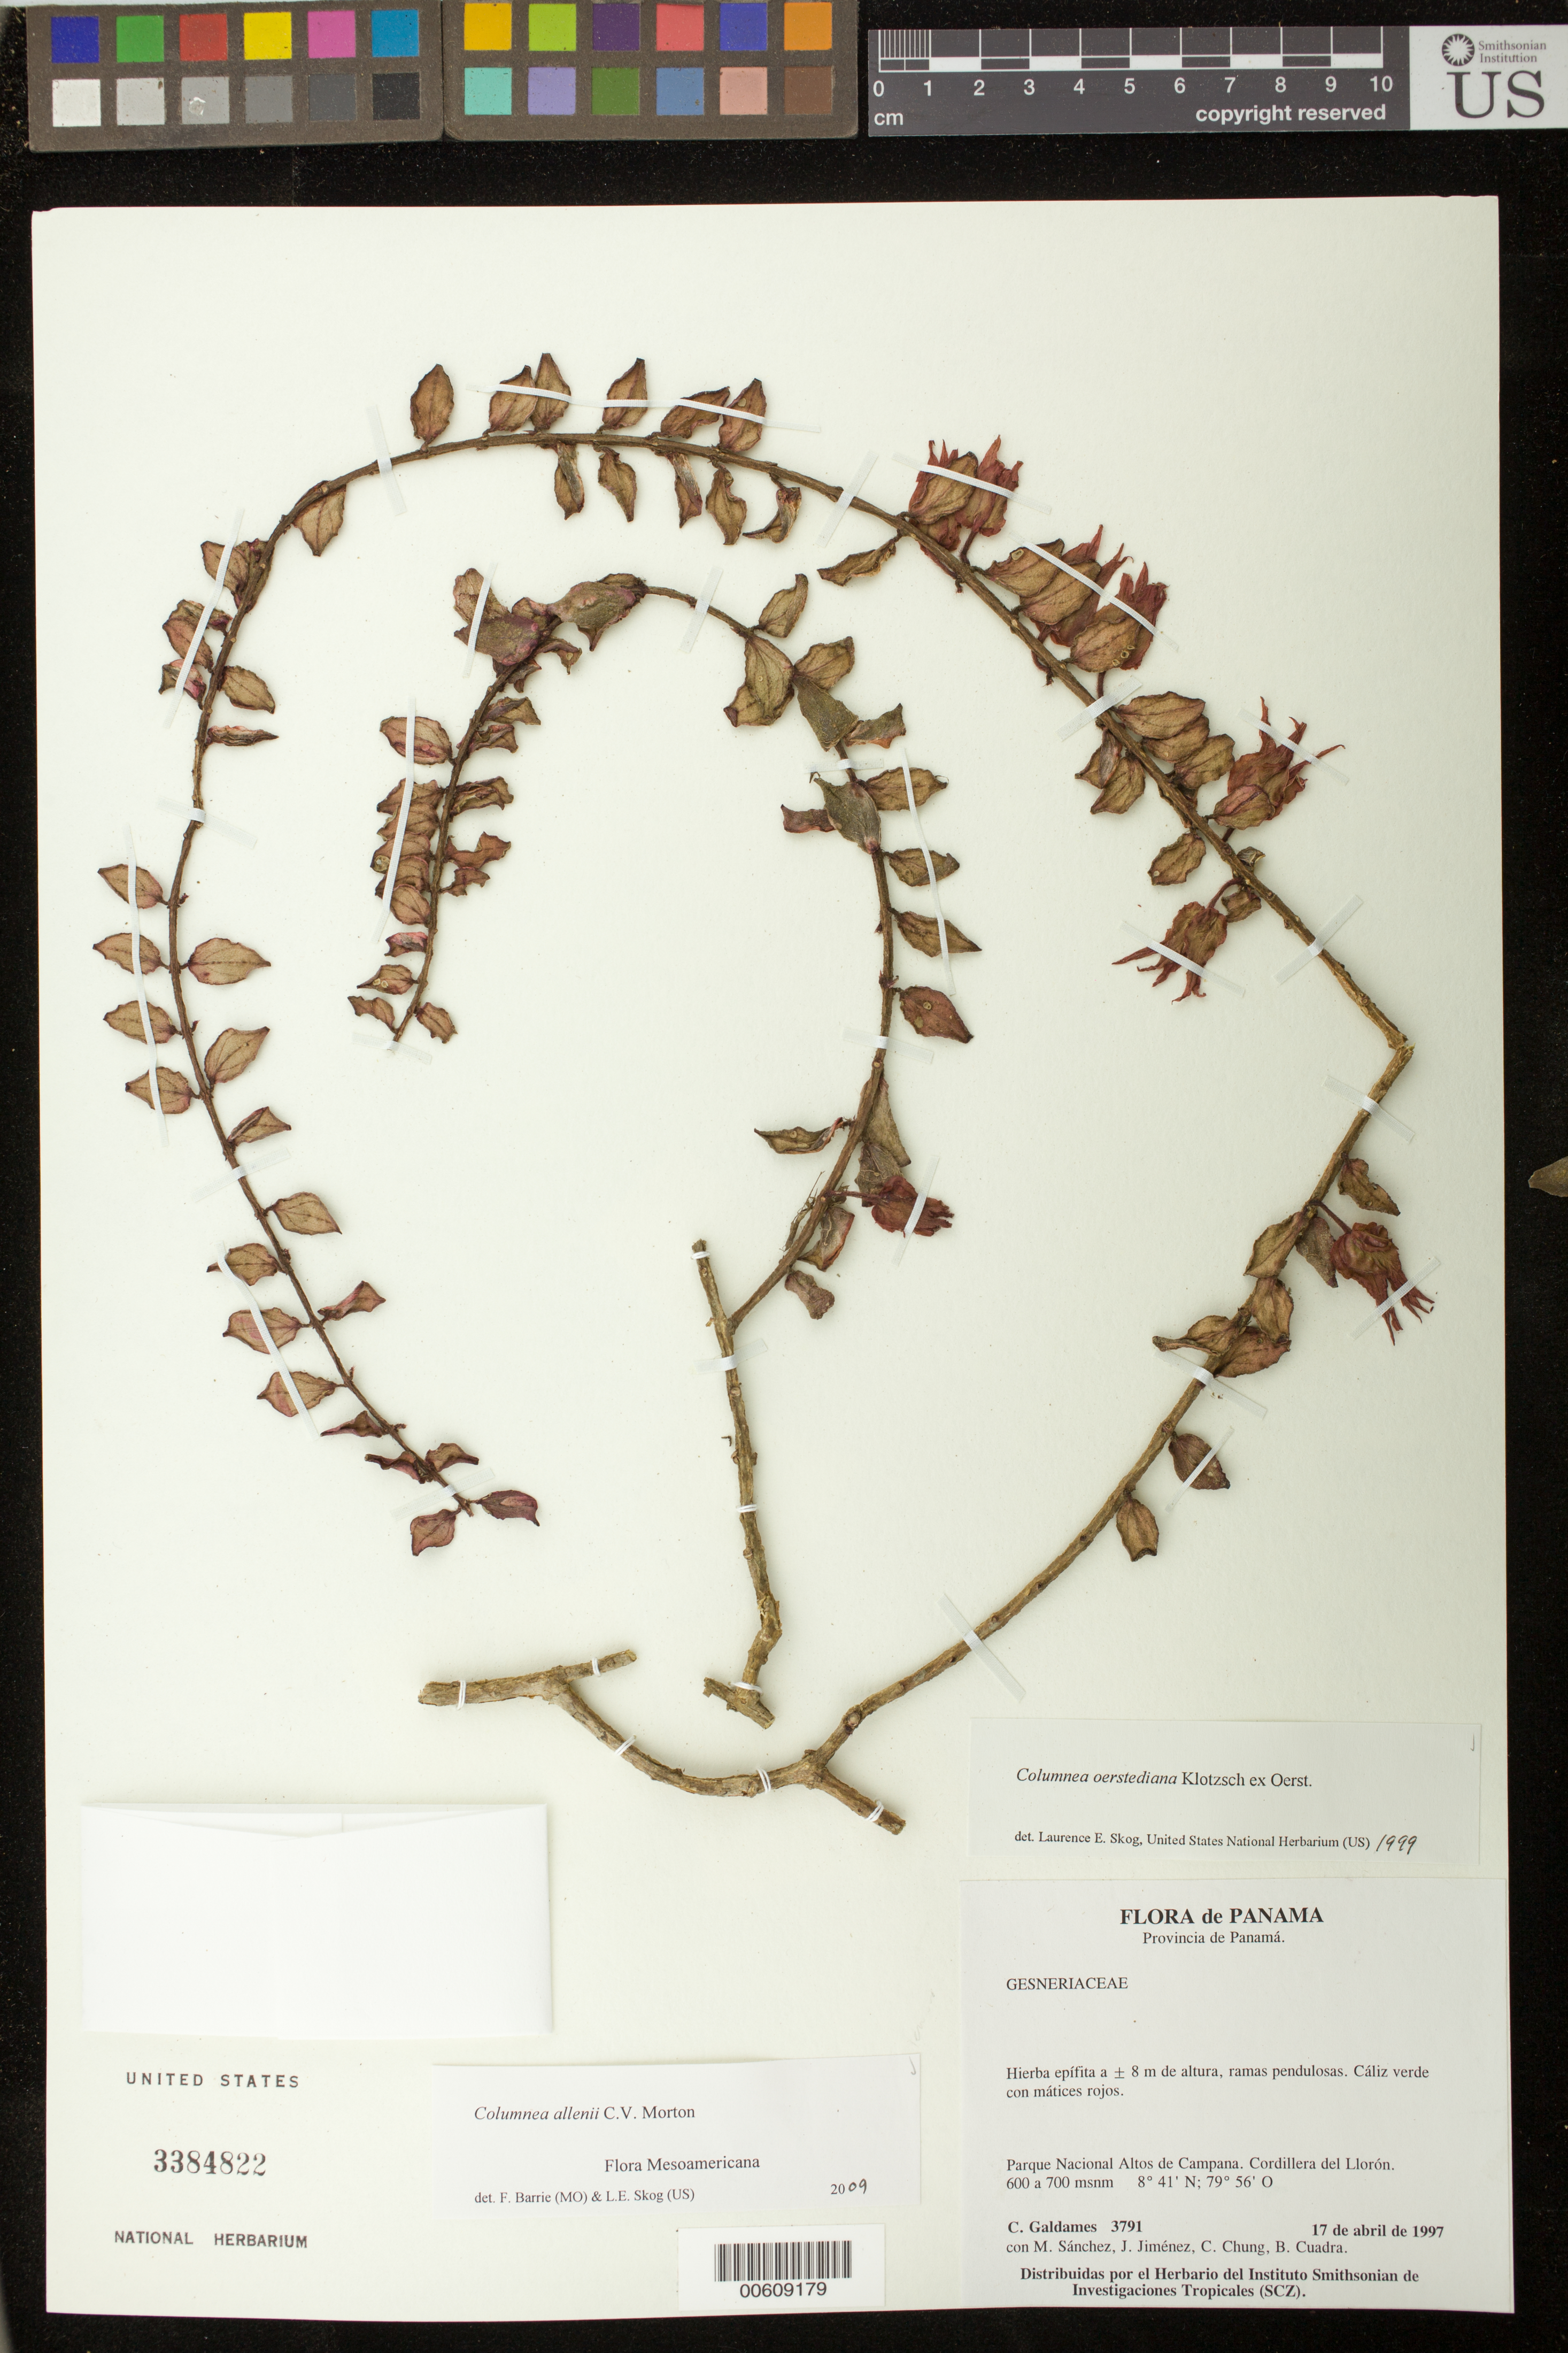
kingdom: Plantae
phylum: Tracheophyta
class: Magnoliopsida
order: Lamiales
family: Gesneriaceae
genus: Columnea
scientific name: Columnea allenii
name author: C.V. Morton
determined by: Barrie, F. R.; Skog, Laurence E.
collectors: C. Galdames, M. Sánchez, J. Jimenez, C. Chung & B. Cuadra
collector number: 3791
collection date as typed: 17 Apr 1997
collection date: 1997-04-17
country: Panama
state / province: Panamá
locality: Parque Nacional Altos de Campana, Cordillera del Llorón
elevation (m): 600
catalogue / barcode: US 3384822